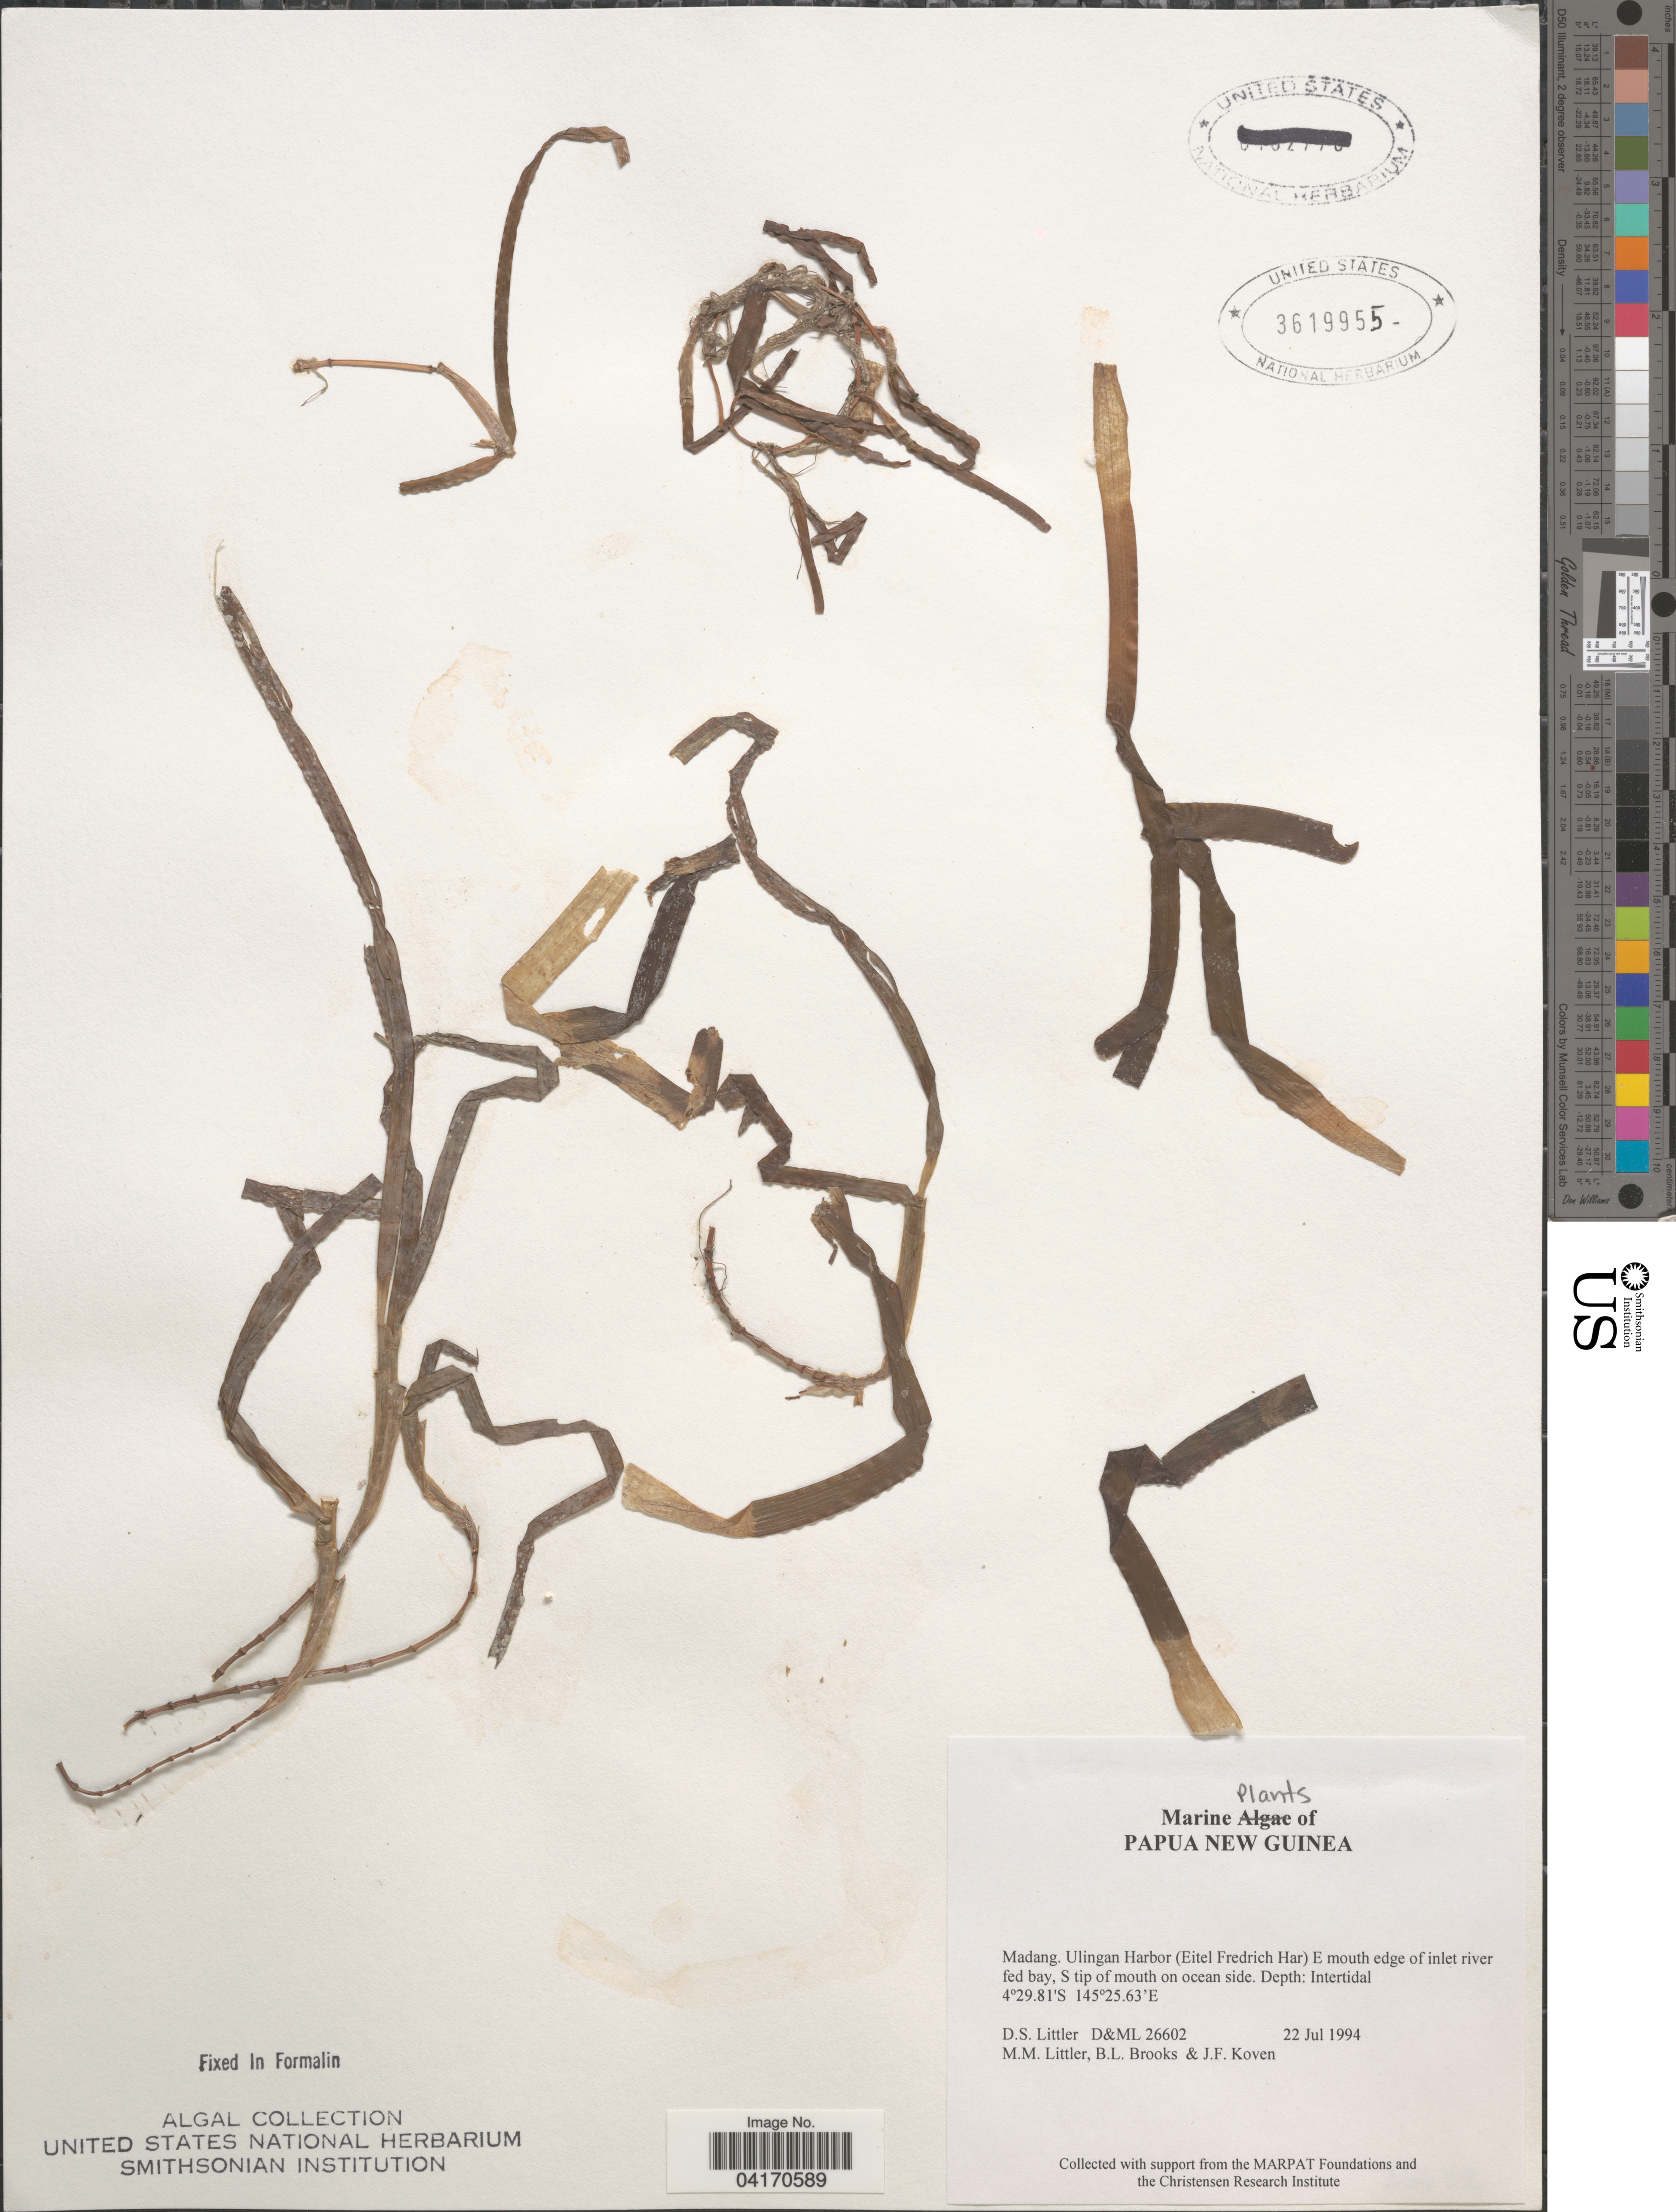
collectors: D. S. Littler, B. Brooks & J. Koven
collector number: D&ML26602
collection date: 1994-07-22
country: Papua New Guinea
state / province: Madang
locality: Ulingan Harbor (Eitel Fredrich Har) E mouth edge of inlet river fed bay, S tip of mouth on ocean side.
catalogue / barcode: US 3619955